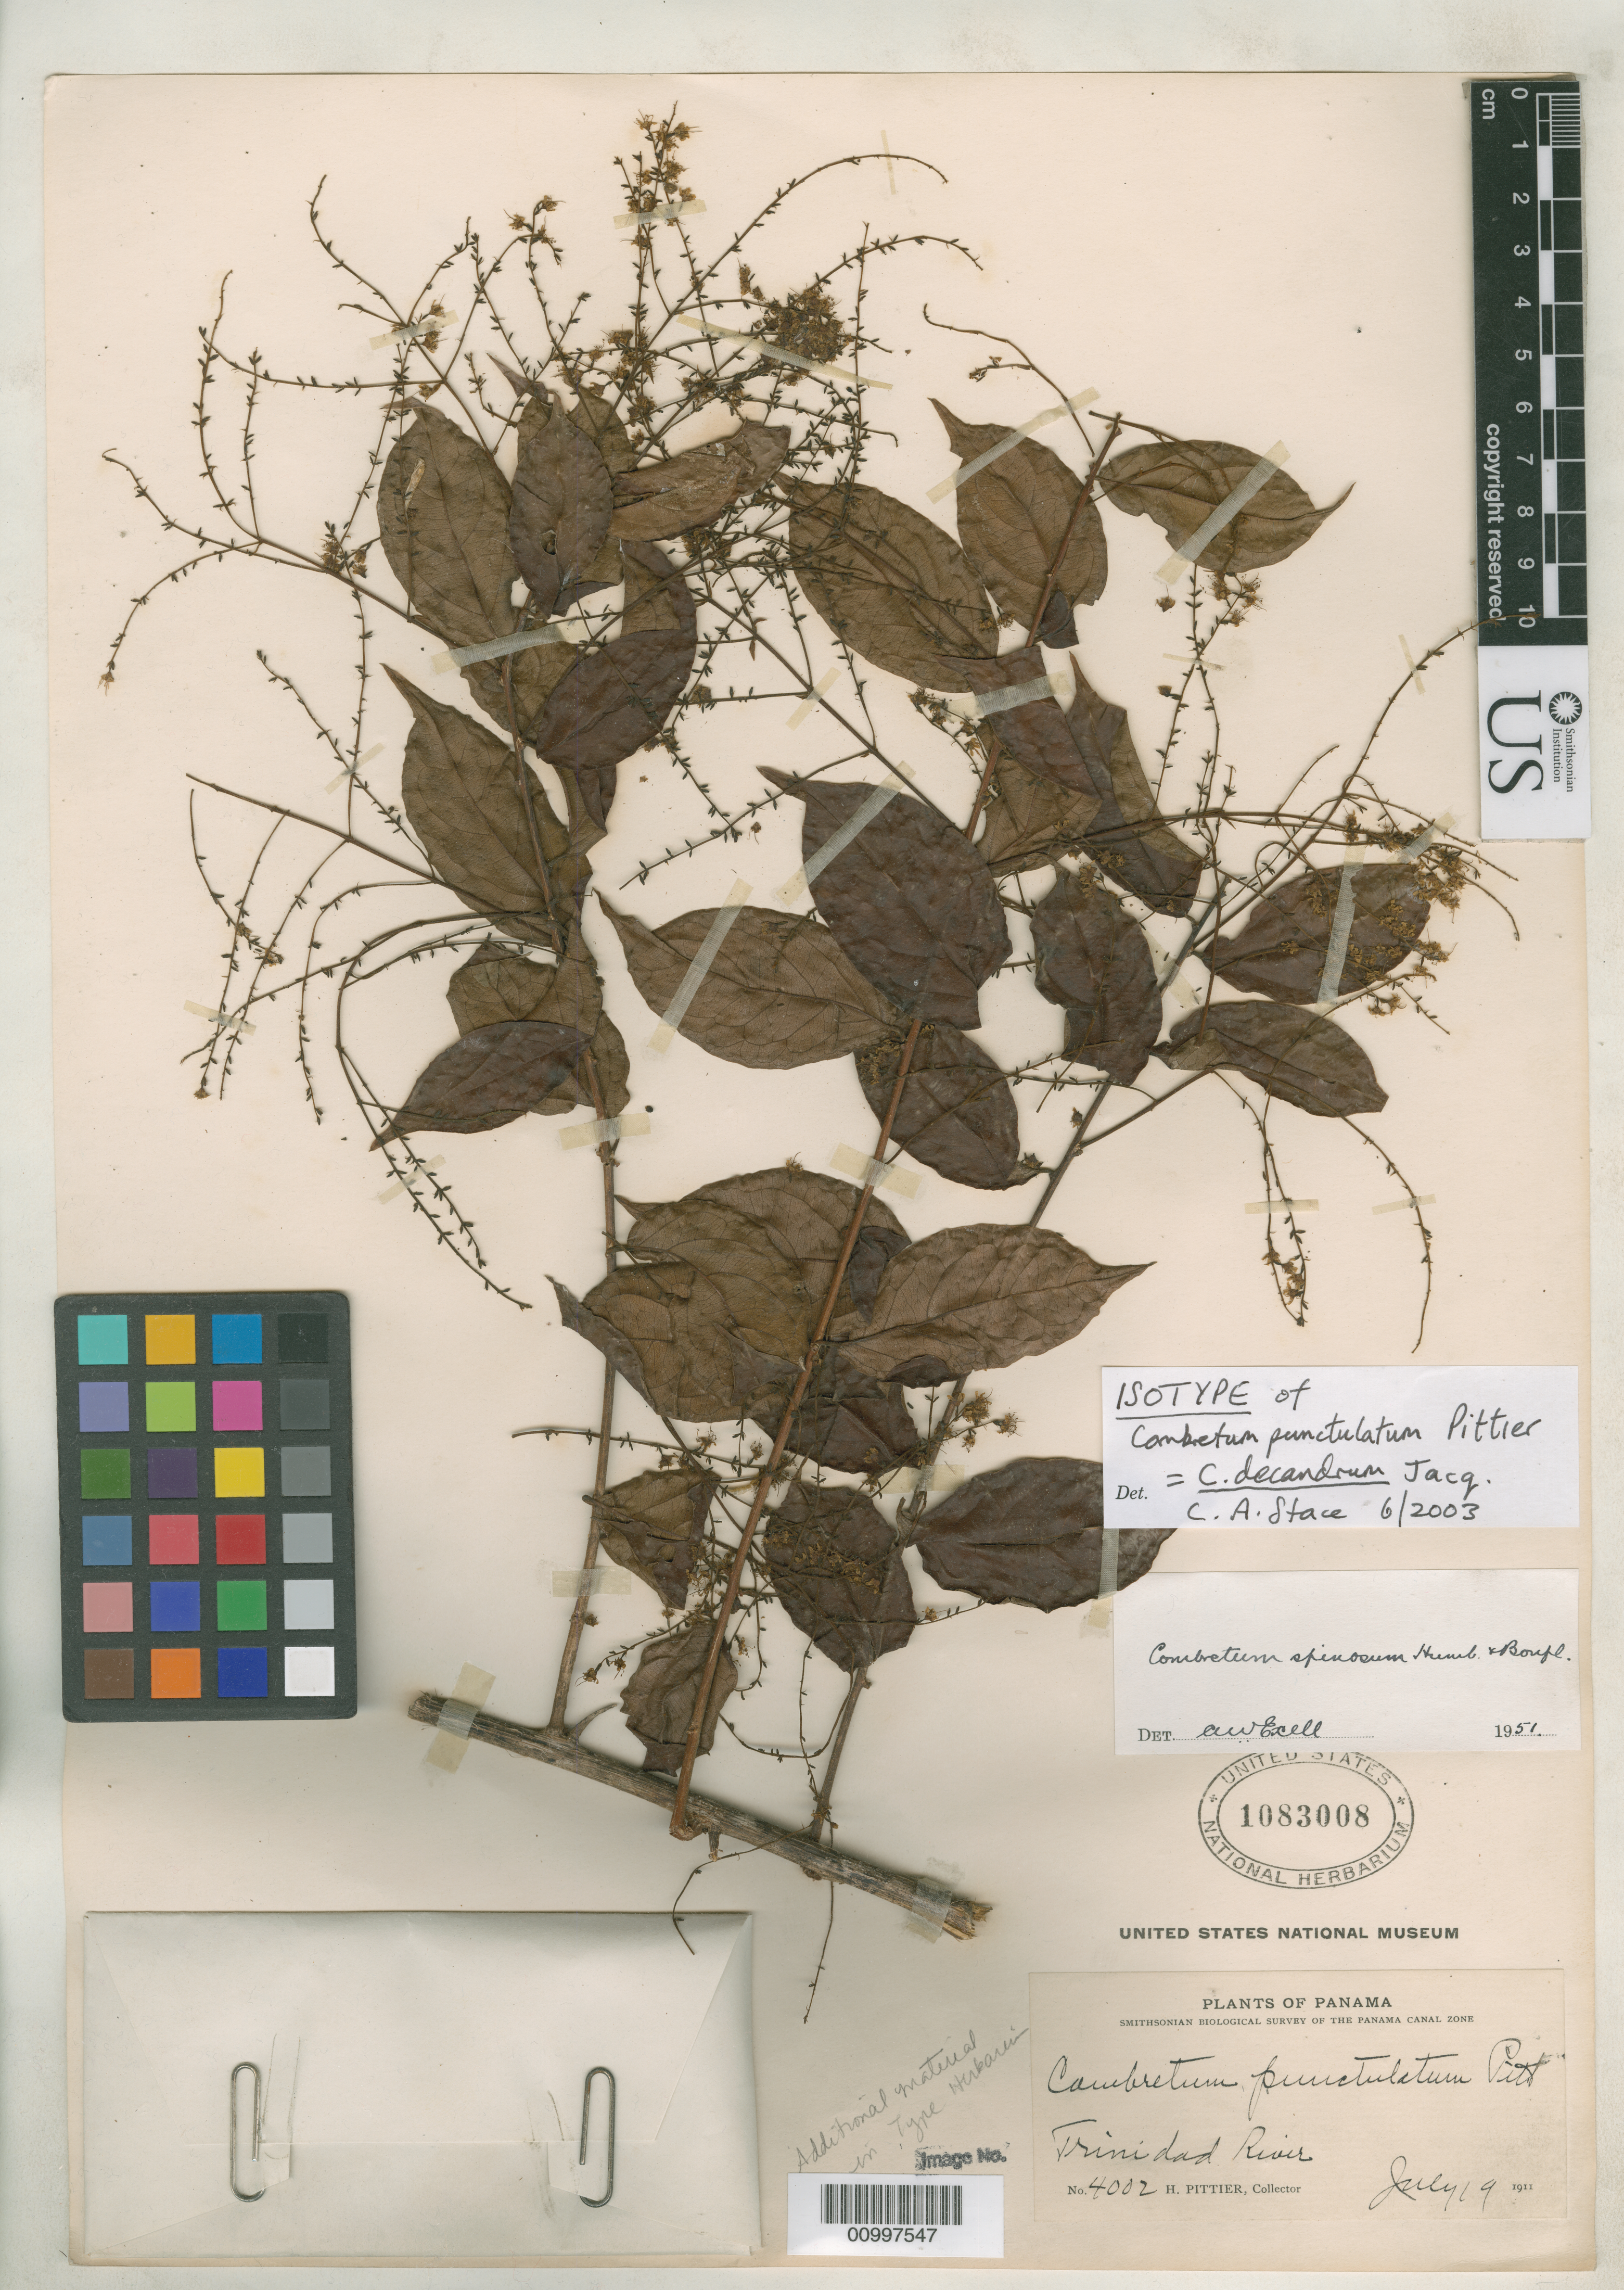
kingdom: Plantae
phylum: Tracheophyta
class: Magnoliopsida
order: Myrtales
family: Combretaceae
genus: Combretum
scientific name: Combretum punctulatum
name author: Pittier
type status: Isotype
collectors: H. F. Pittier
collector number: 4002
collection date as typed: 19 Jul 1911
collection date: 1911-07-19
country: Panama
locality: Trinidad river, Canal Zone.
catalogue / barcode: US 1083008